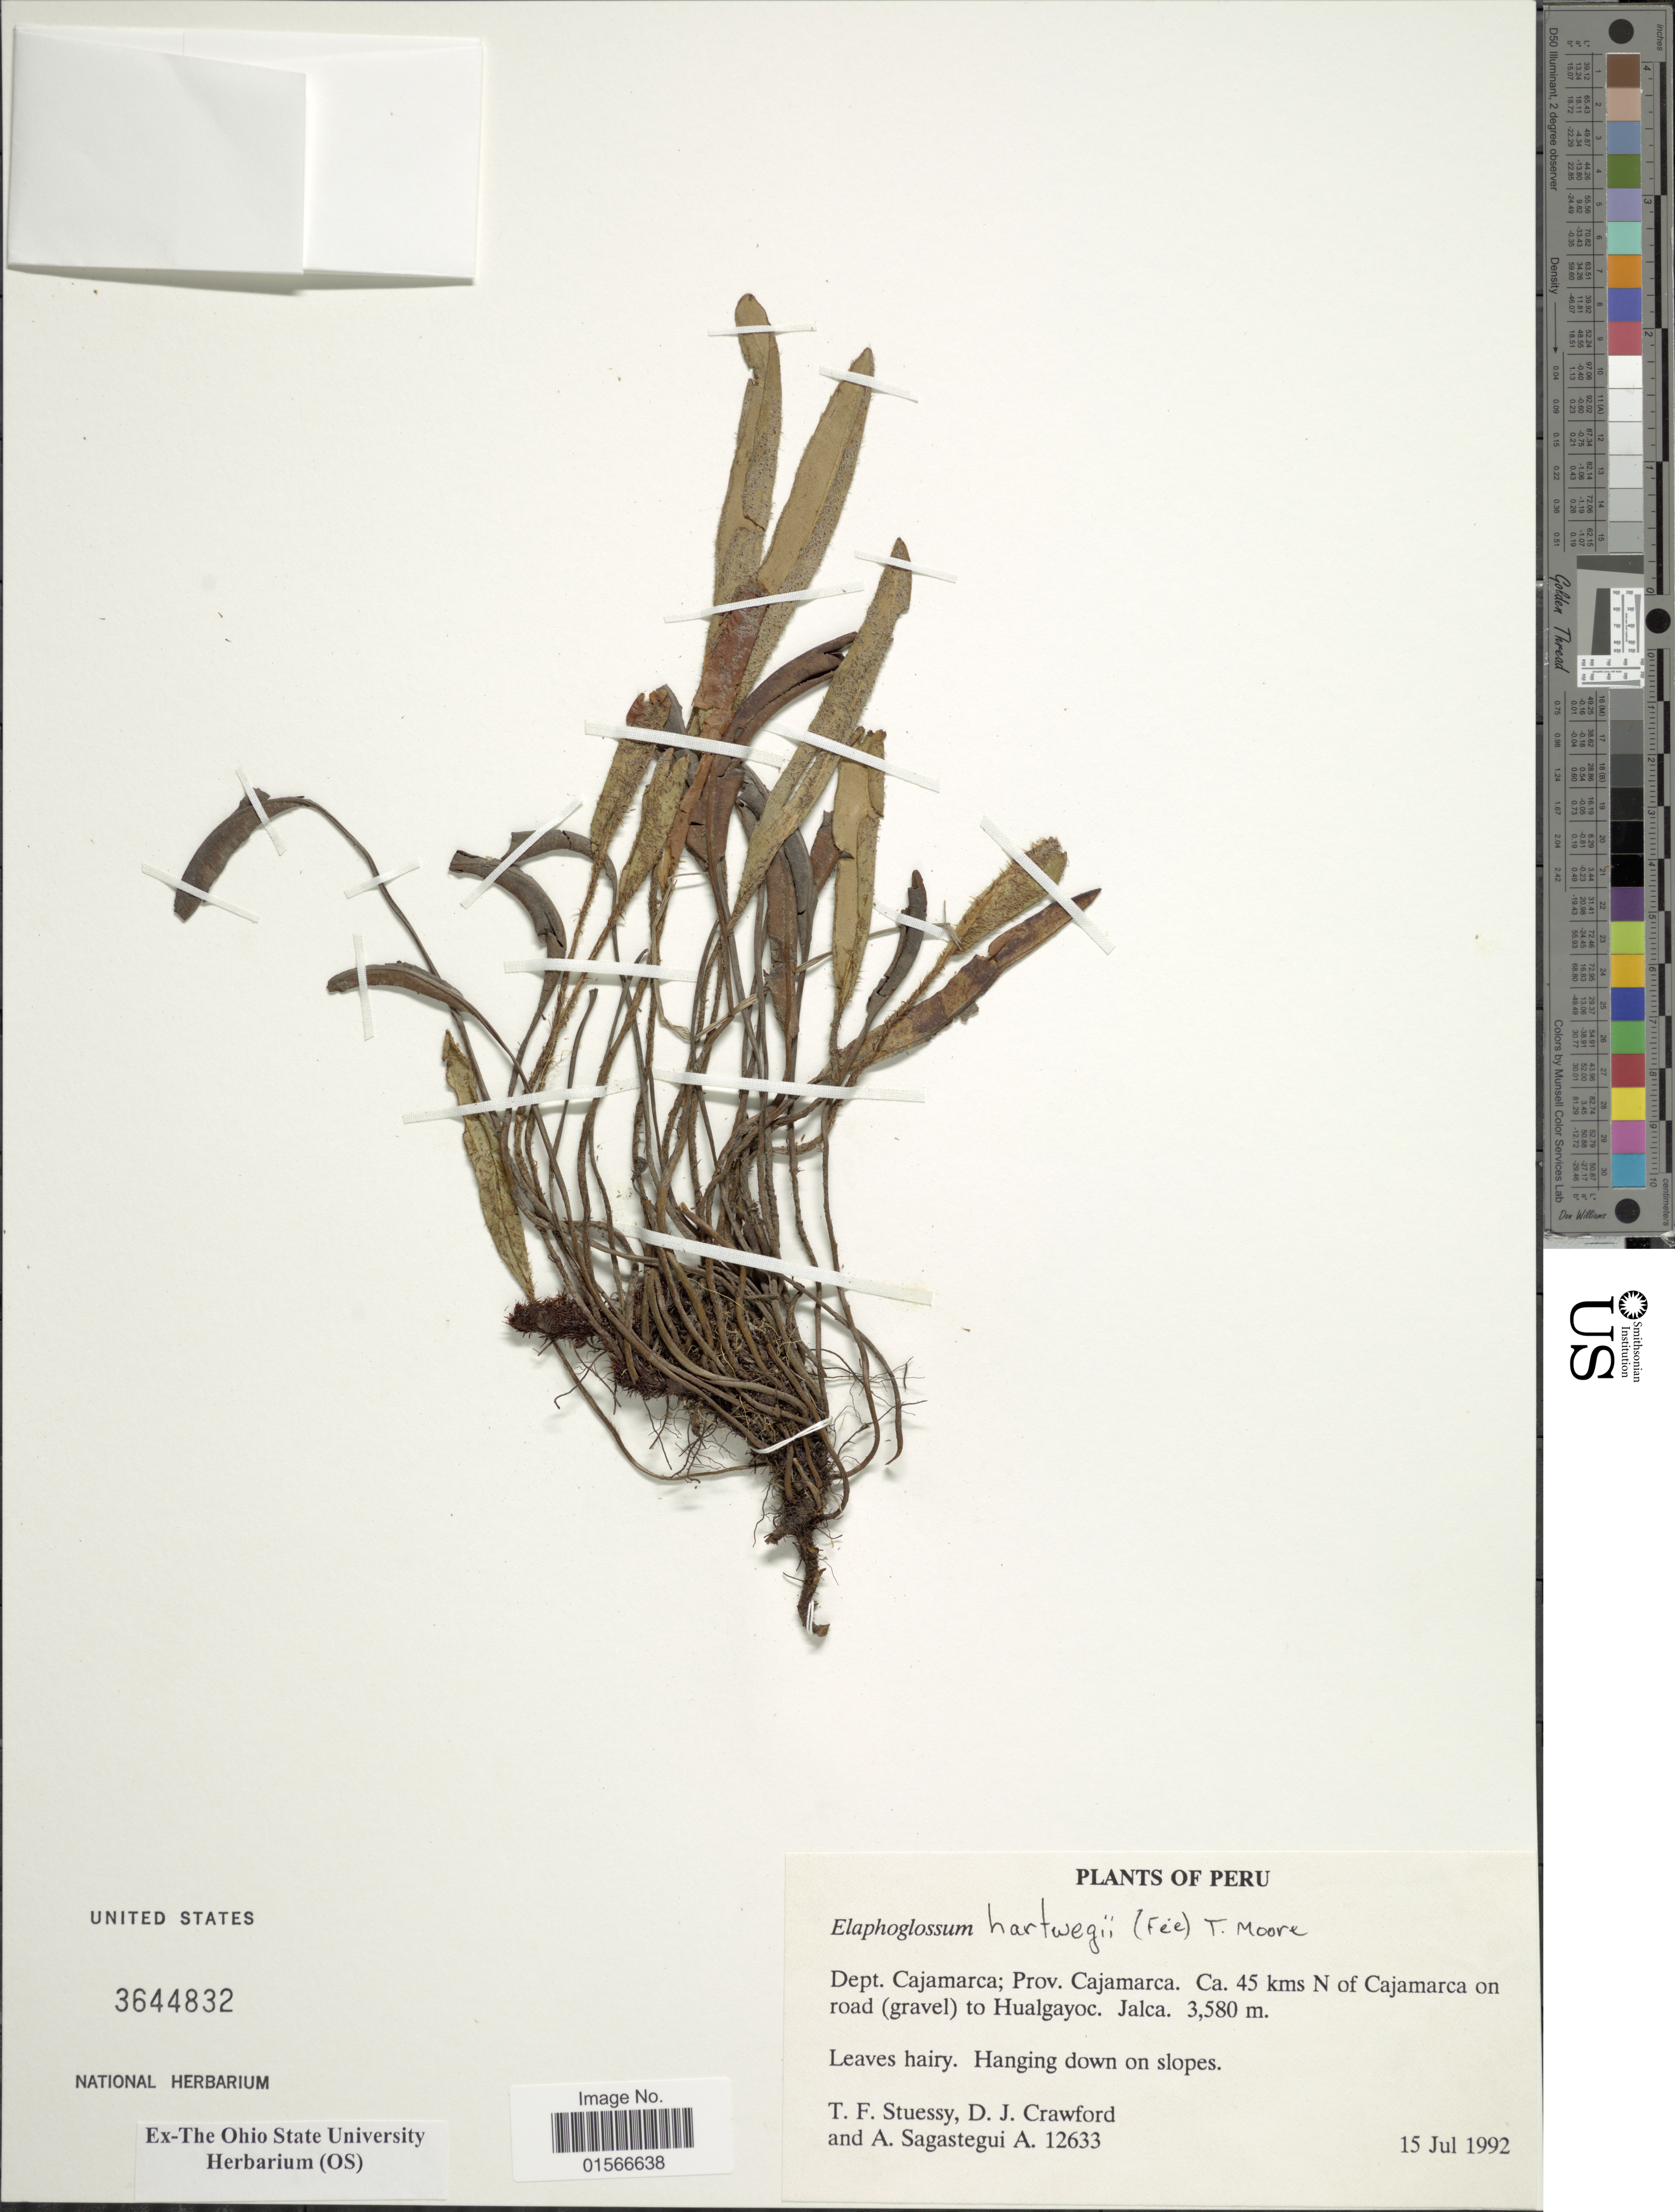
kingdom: Plantae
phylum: Tracheophyta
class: Polypodiopsida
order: Polypodiales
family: Dryopteridaceae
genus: Elaphoglossum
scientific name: Elaphoglossum hartwegii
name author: (Fée) T. Moore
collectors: T. Stuessy, D. Crawford & A. Sagástegui A.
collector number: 12633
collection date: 1992-07-15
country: Peru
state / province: Cajamarca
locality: Dept. Cajamarca; Ca. 45 kms N of Cajamarca on road (gravel) to Hualgayoc. Jalca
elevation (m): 3580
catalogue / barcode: US 3644832